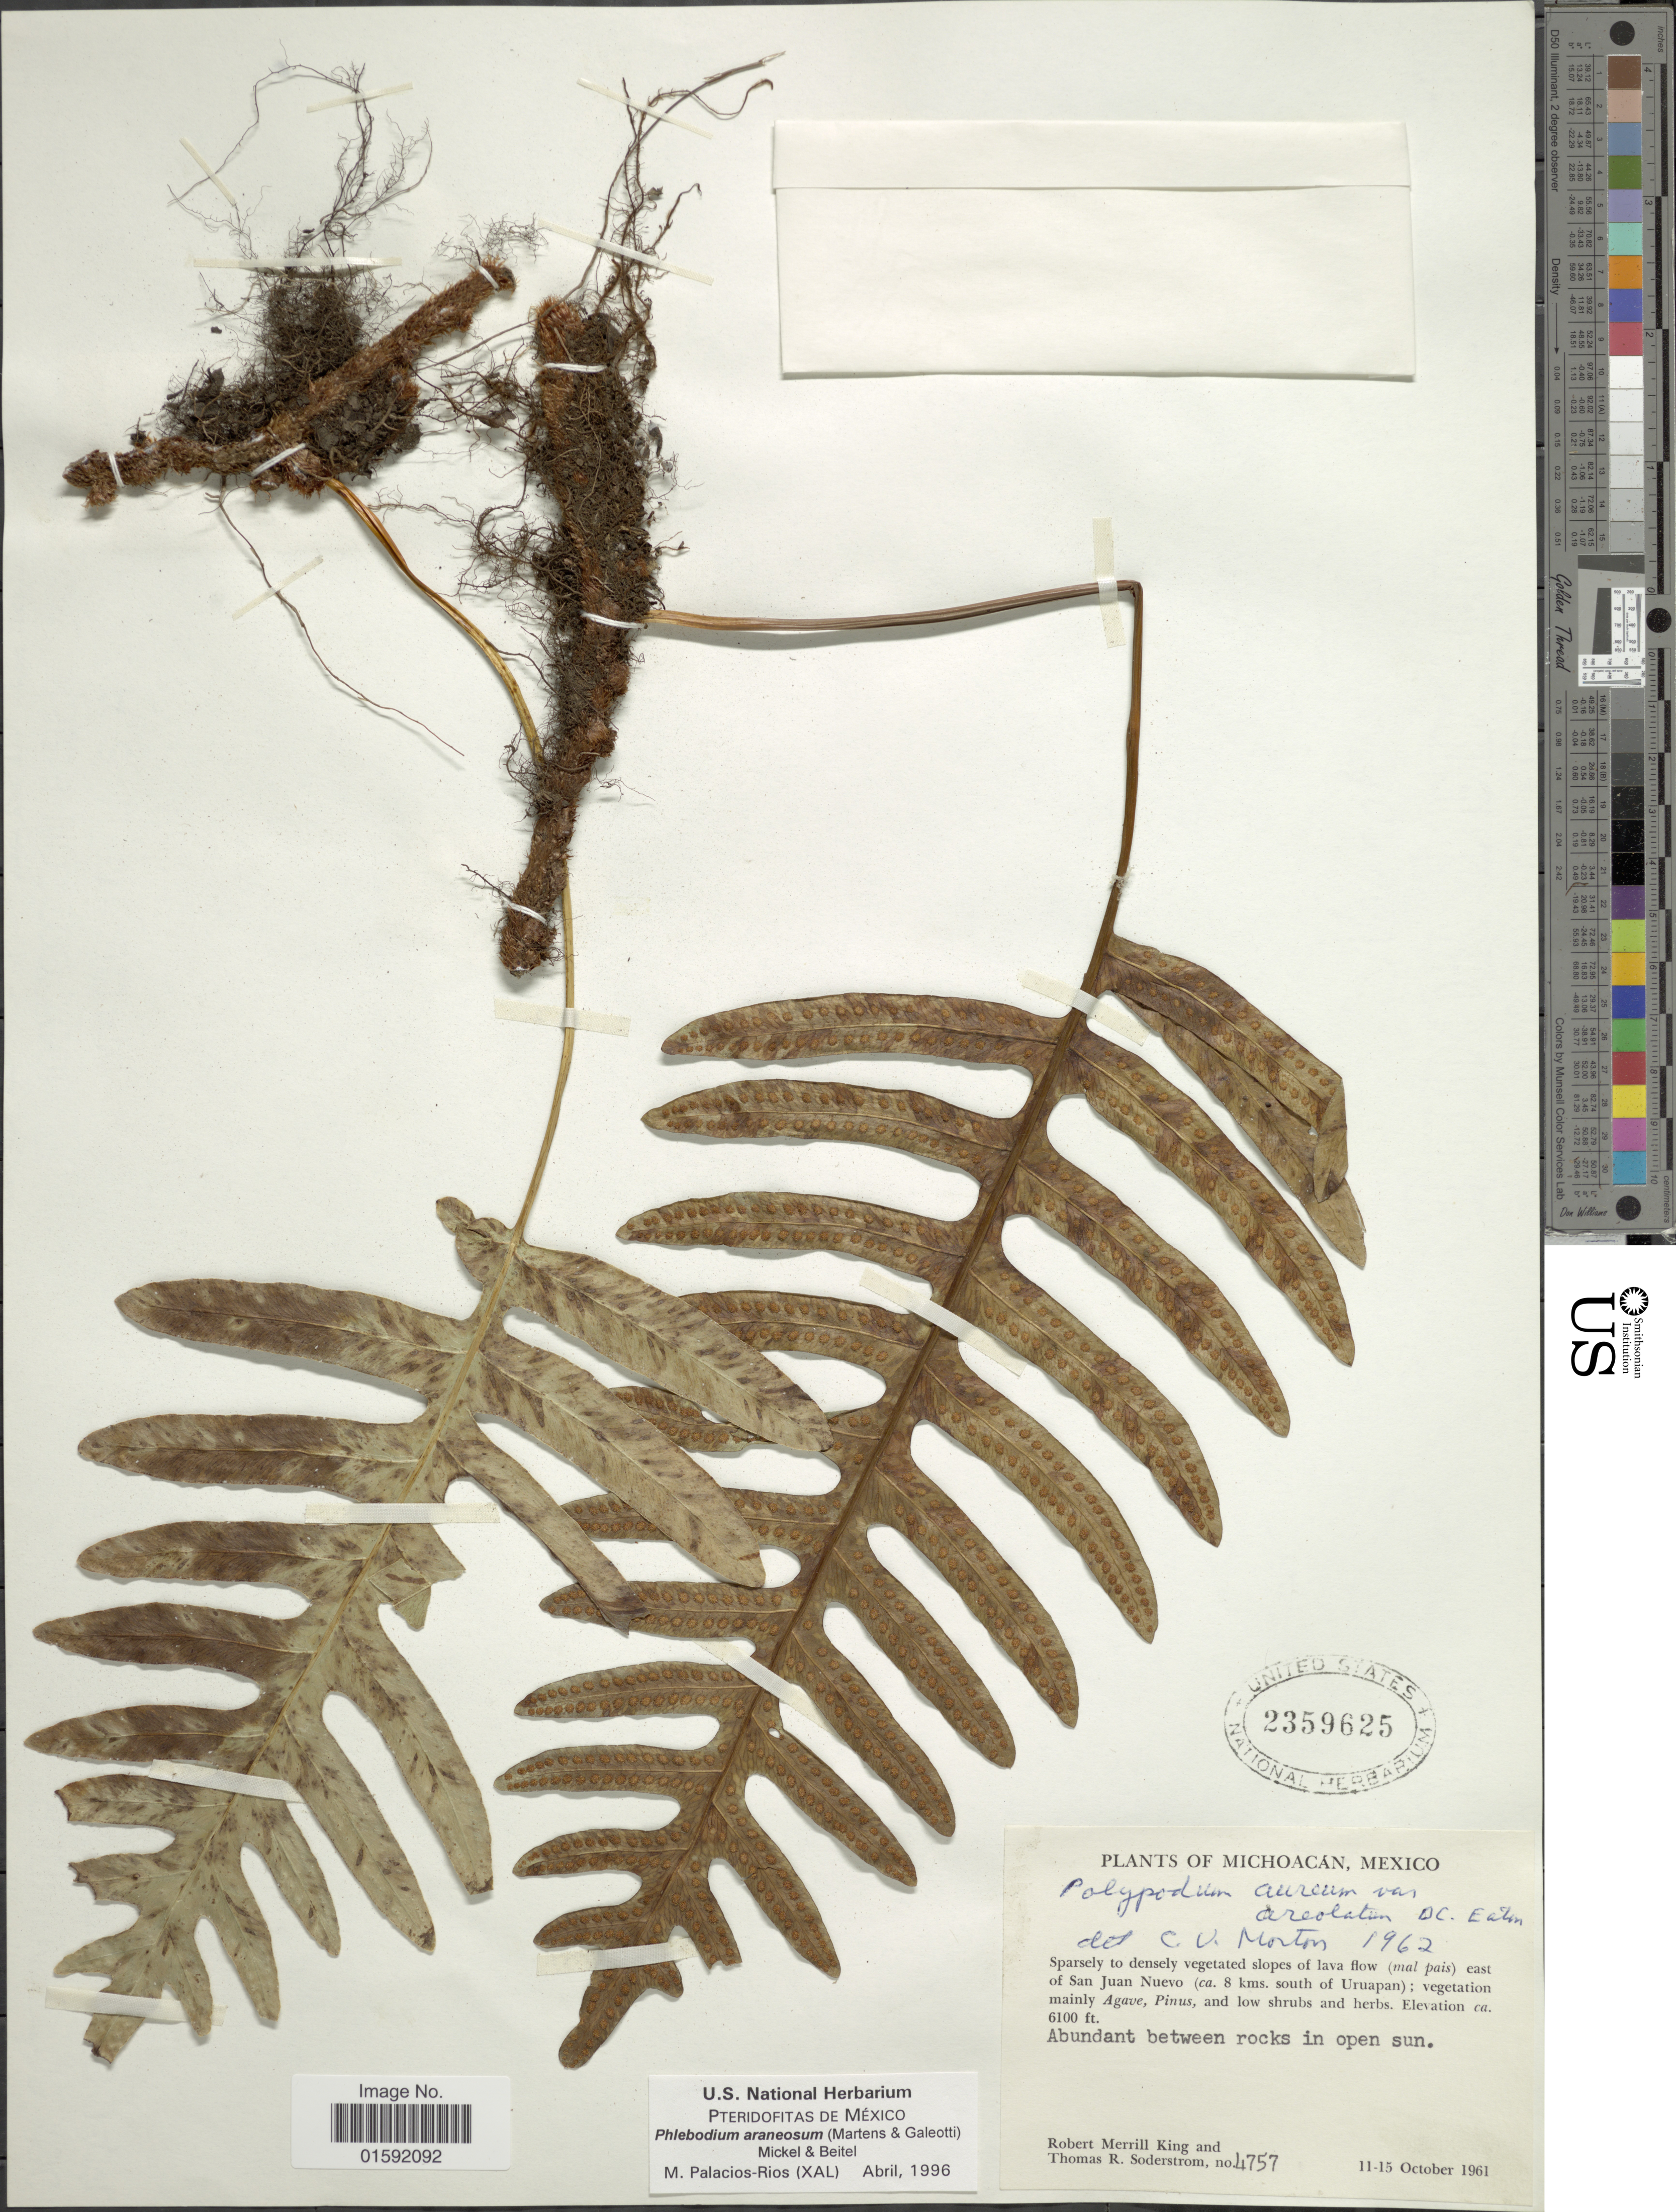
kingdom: Plantae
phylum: Tracheophyta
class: Polypodiopsida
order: Polypodiales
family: Polypodiaceae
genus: Phlebodium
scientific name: Phlebodium araneosum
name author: (M. Martens) Mickel & Beitel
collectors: R. M. King & T. R. Soderstrom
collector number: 4757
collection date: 1961-10-11/1961-10-15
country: Mexico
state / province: Michoacán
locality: East of San Juan Nuevo (ca. 8 kms. south of Uruapan)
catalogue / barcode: US 2359625